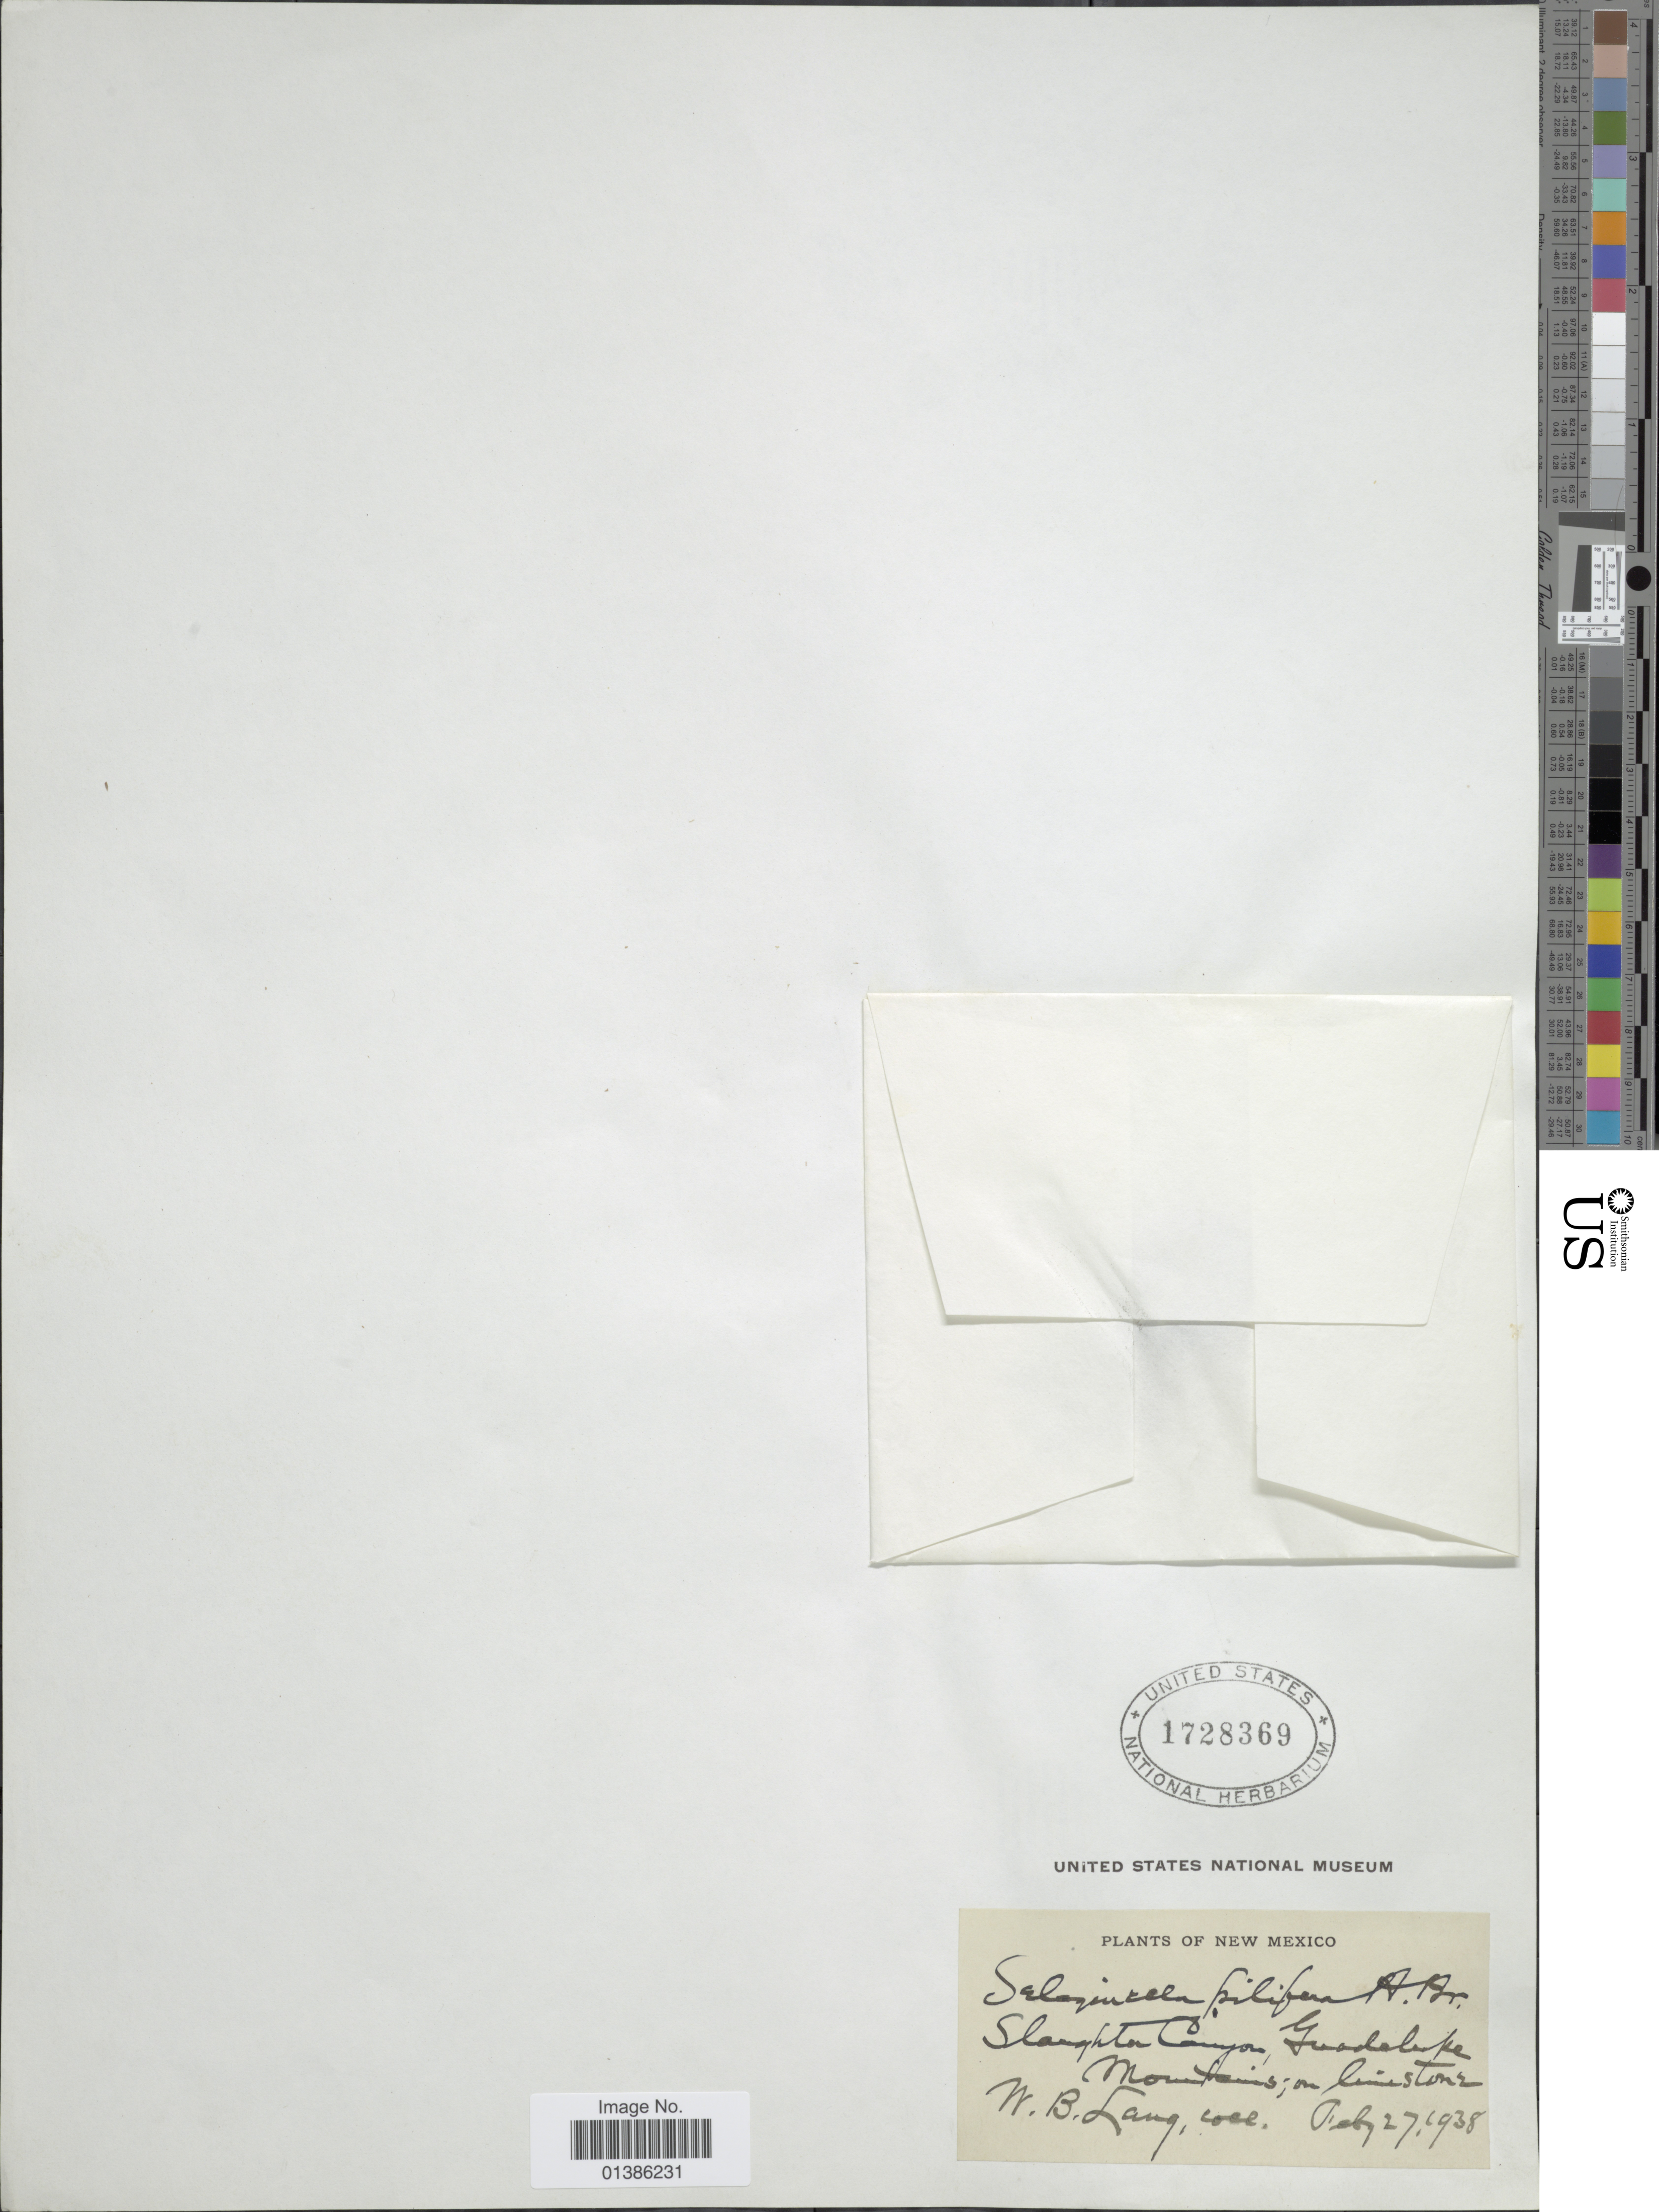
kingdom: Plantae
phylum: Tracheophyta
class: Lycopodiopsida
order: Selaginellales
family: Selaginellaceae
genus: Selaginella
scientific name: Selaginella pilifera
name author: A. Braun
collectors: W. B. Lang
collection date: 1938-02-27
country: United States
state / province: New Mexico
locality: Slaughter Canyon, Guadalupe Mountains; on limestone.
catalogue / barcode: US 1728369